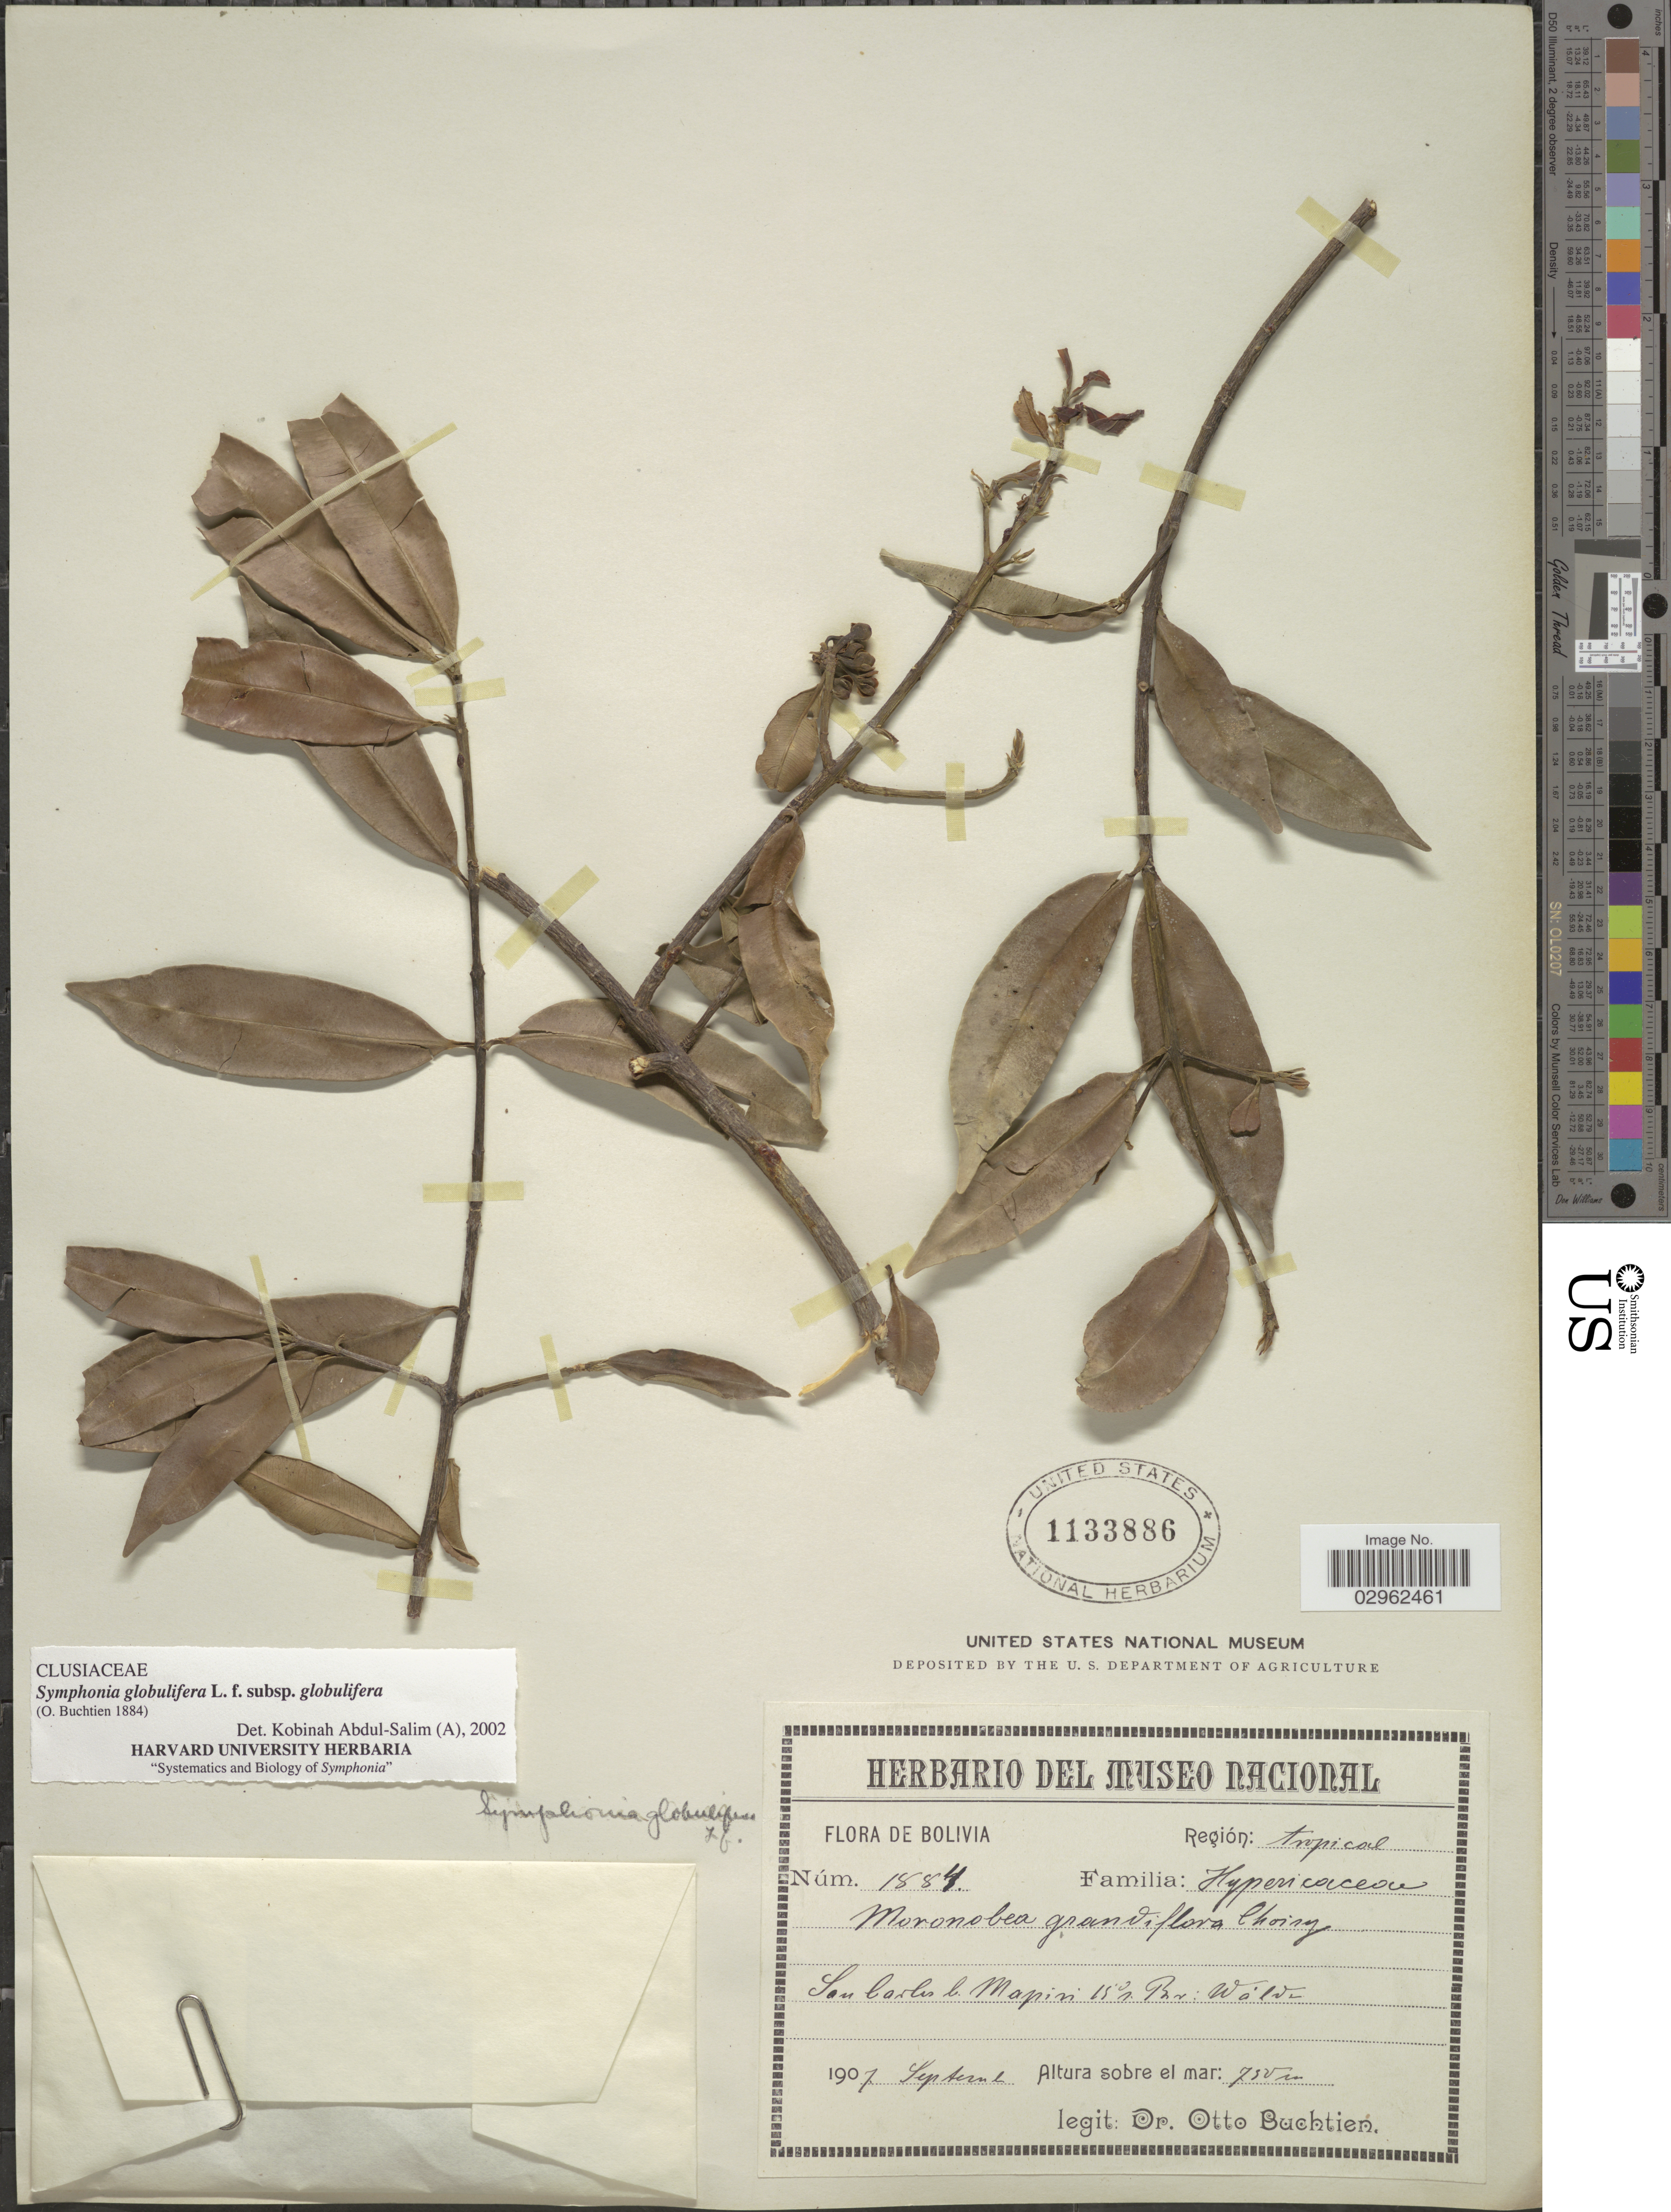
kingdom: Plantae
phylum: Tracheophyta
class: Magnoliopsida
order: Malpighiales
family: Clusiaceae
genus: Symphonia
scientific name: Symphonia globulifera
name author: L. f.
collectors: O. Buchtien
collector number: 1884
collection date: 1907-09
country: Bolivia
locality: Región: tropical. San Carlos b. Mapiri 15º n Br: Walde.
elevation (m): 750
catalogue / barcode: US 1133886